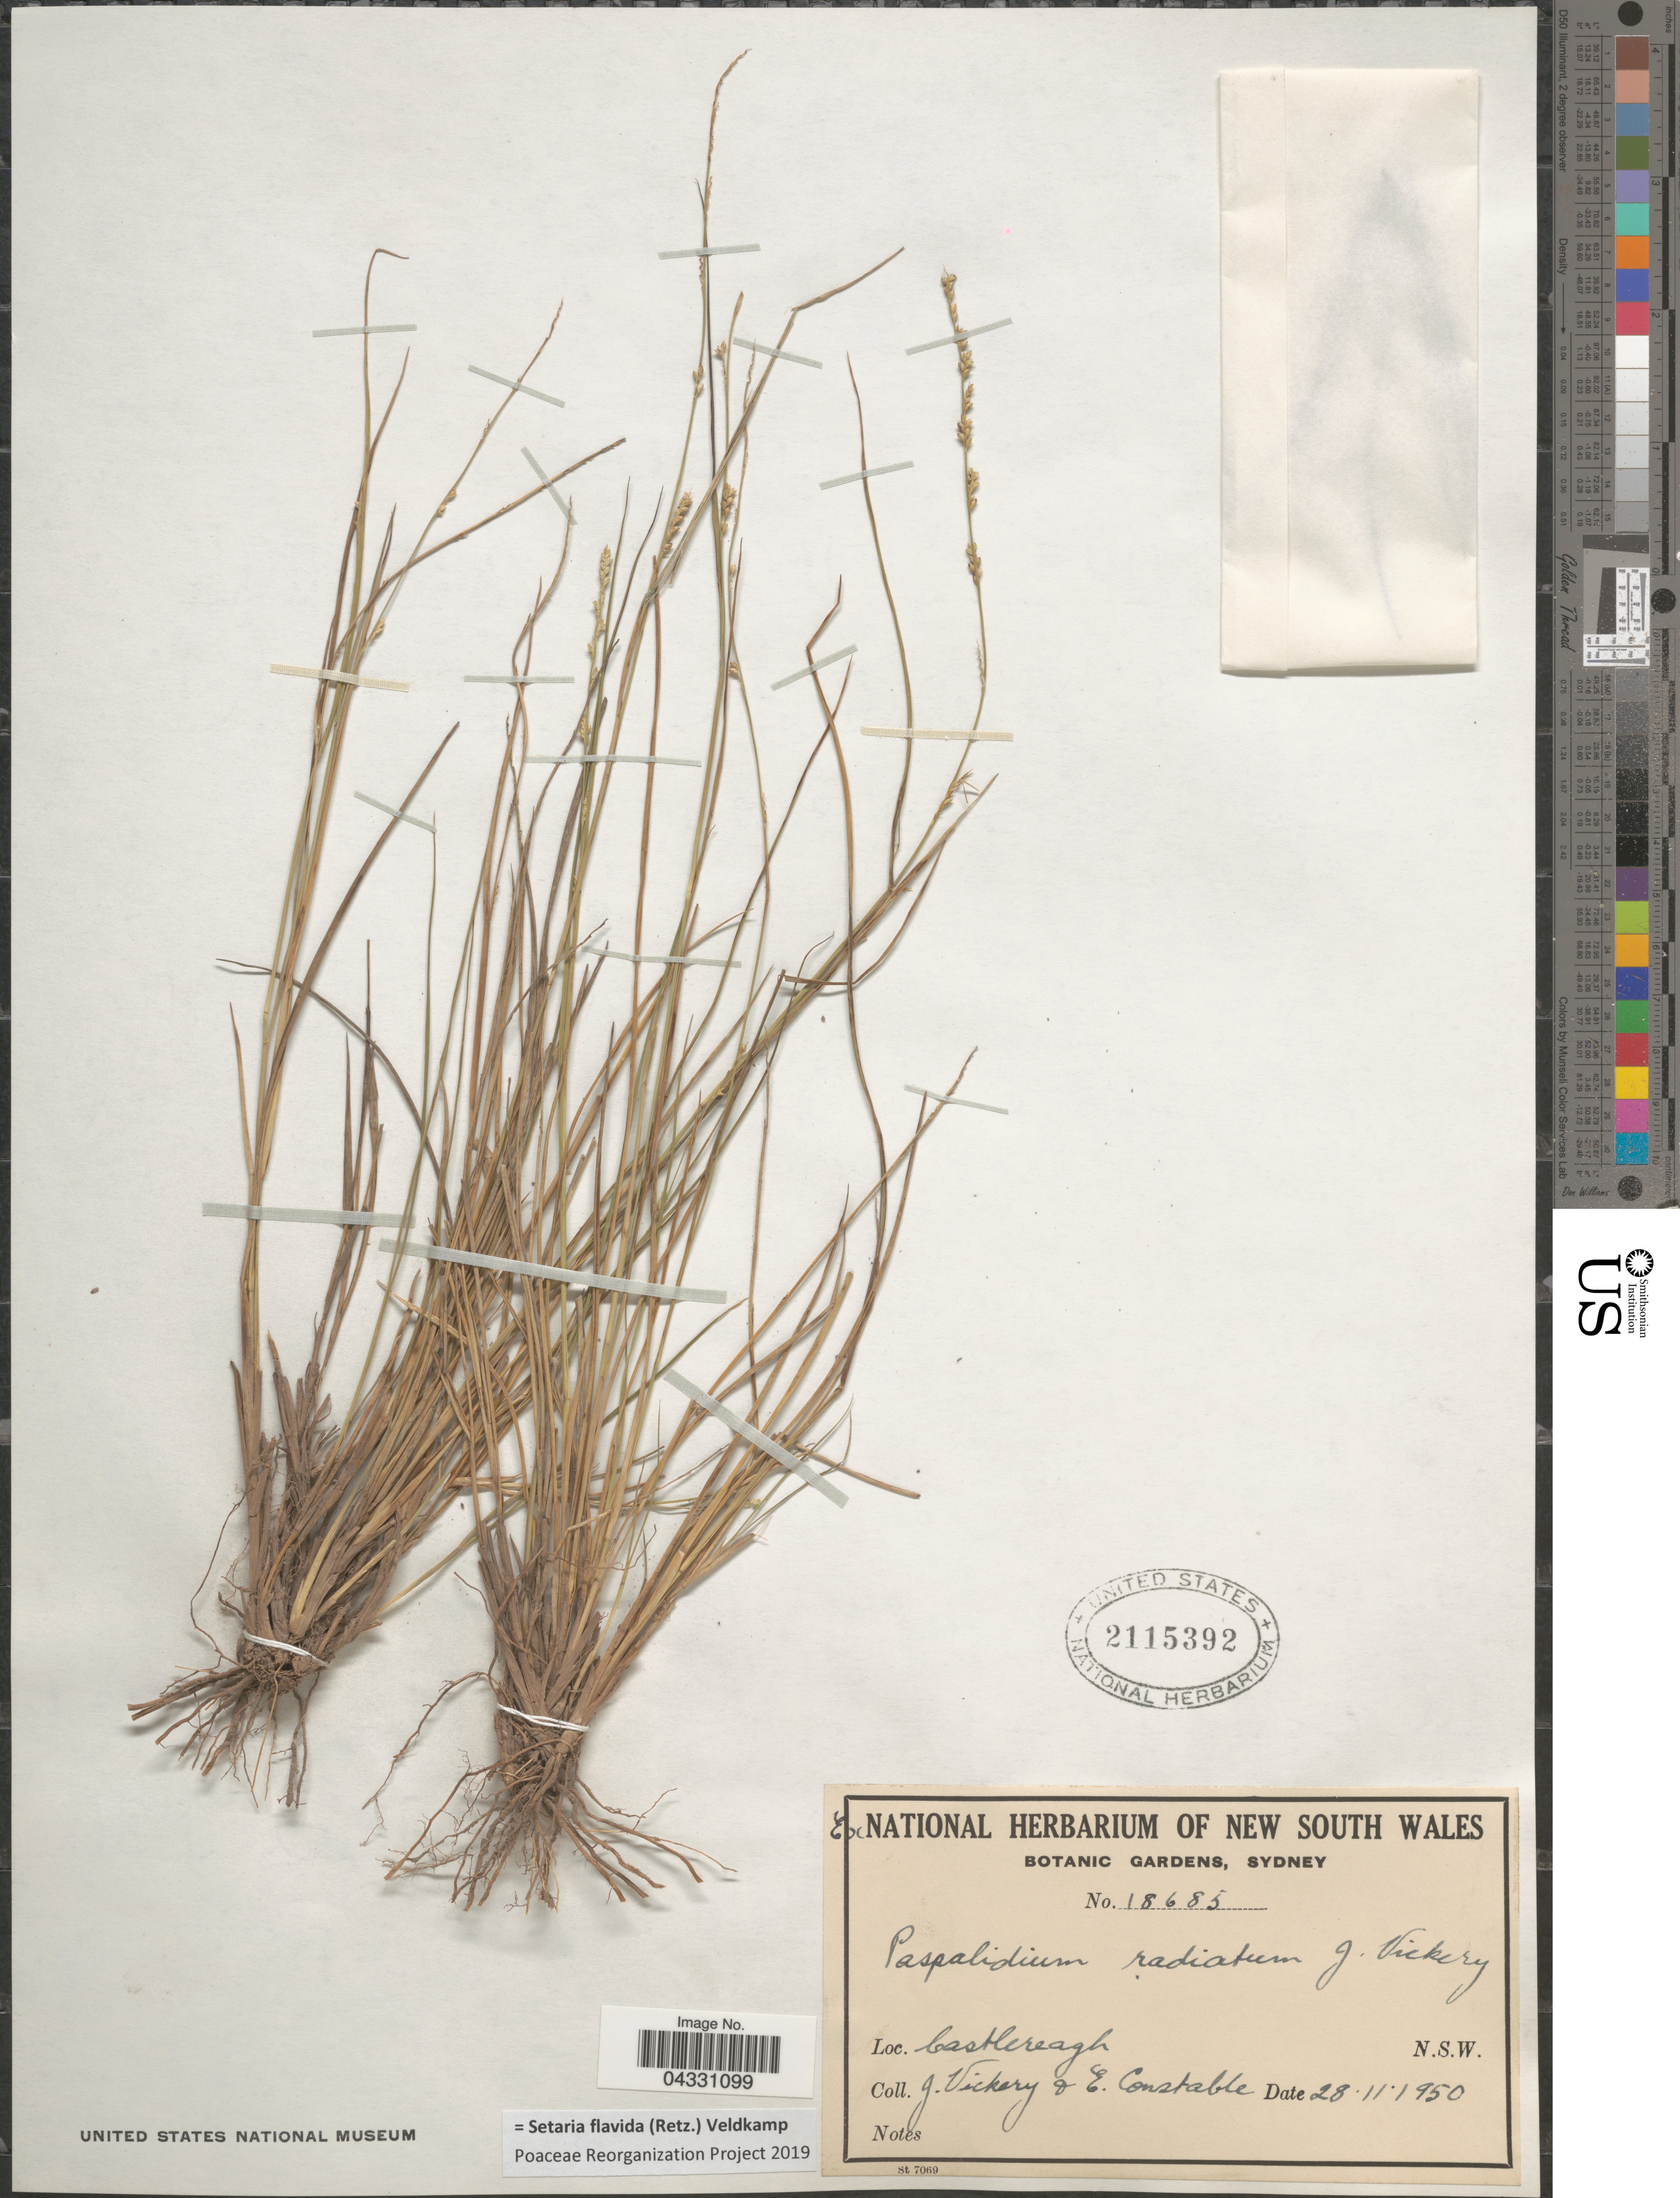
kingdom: Plantae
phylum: Tracheophyta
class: Liliopsida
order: Poales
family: Poaceae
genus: Setaria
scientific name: Setaria flavida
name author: (Retz.) Veldkamp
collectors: J. Vickery & E. F. Constable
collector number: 18685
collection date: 1950-11-28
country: Australia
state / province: New South Wales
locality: Castlereagh.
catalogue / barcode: US 2115392